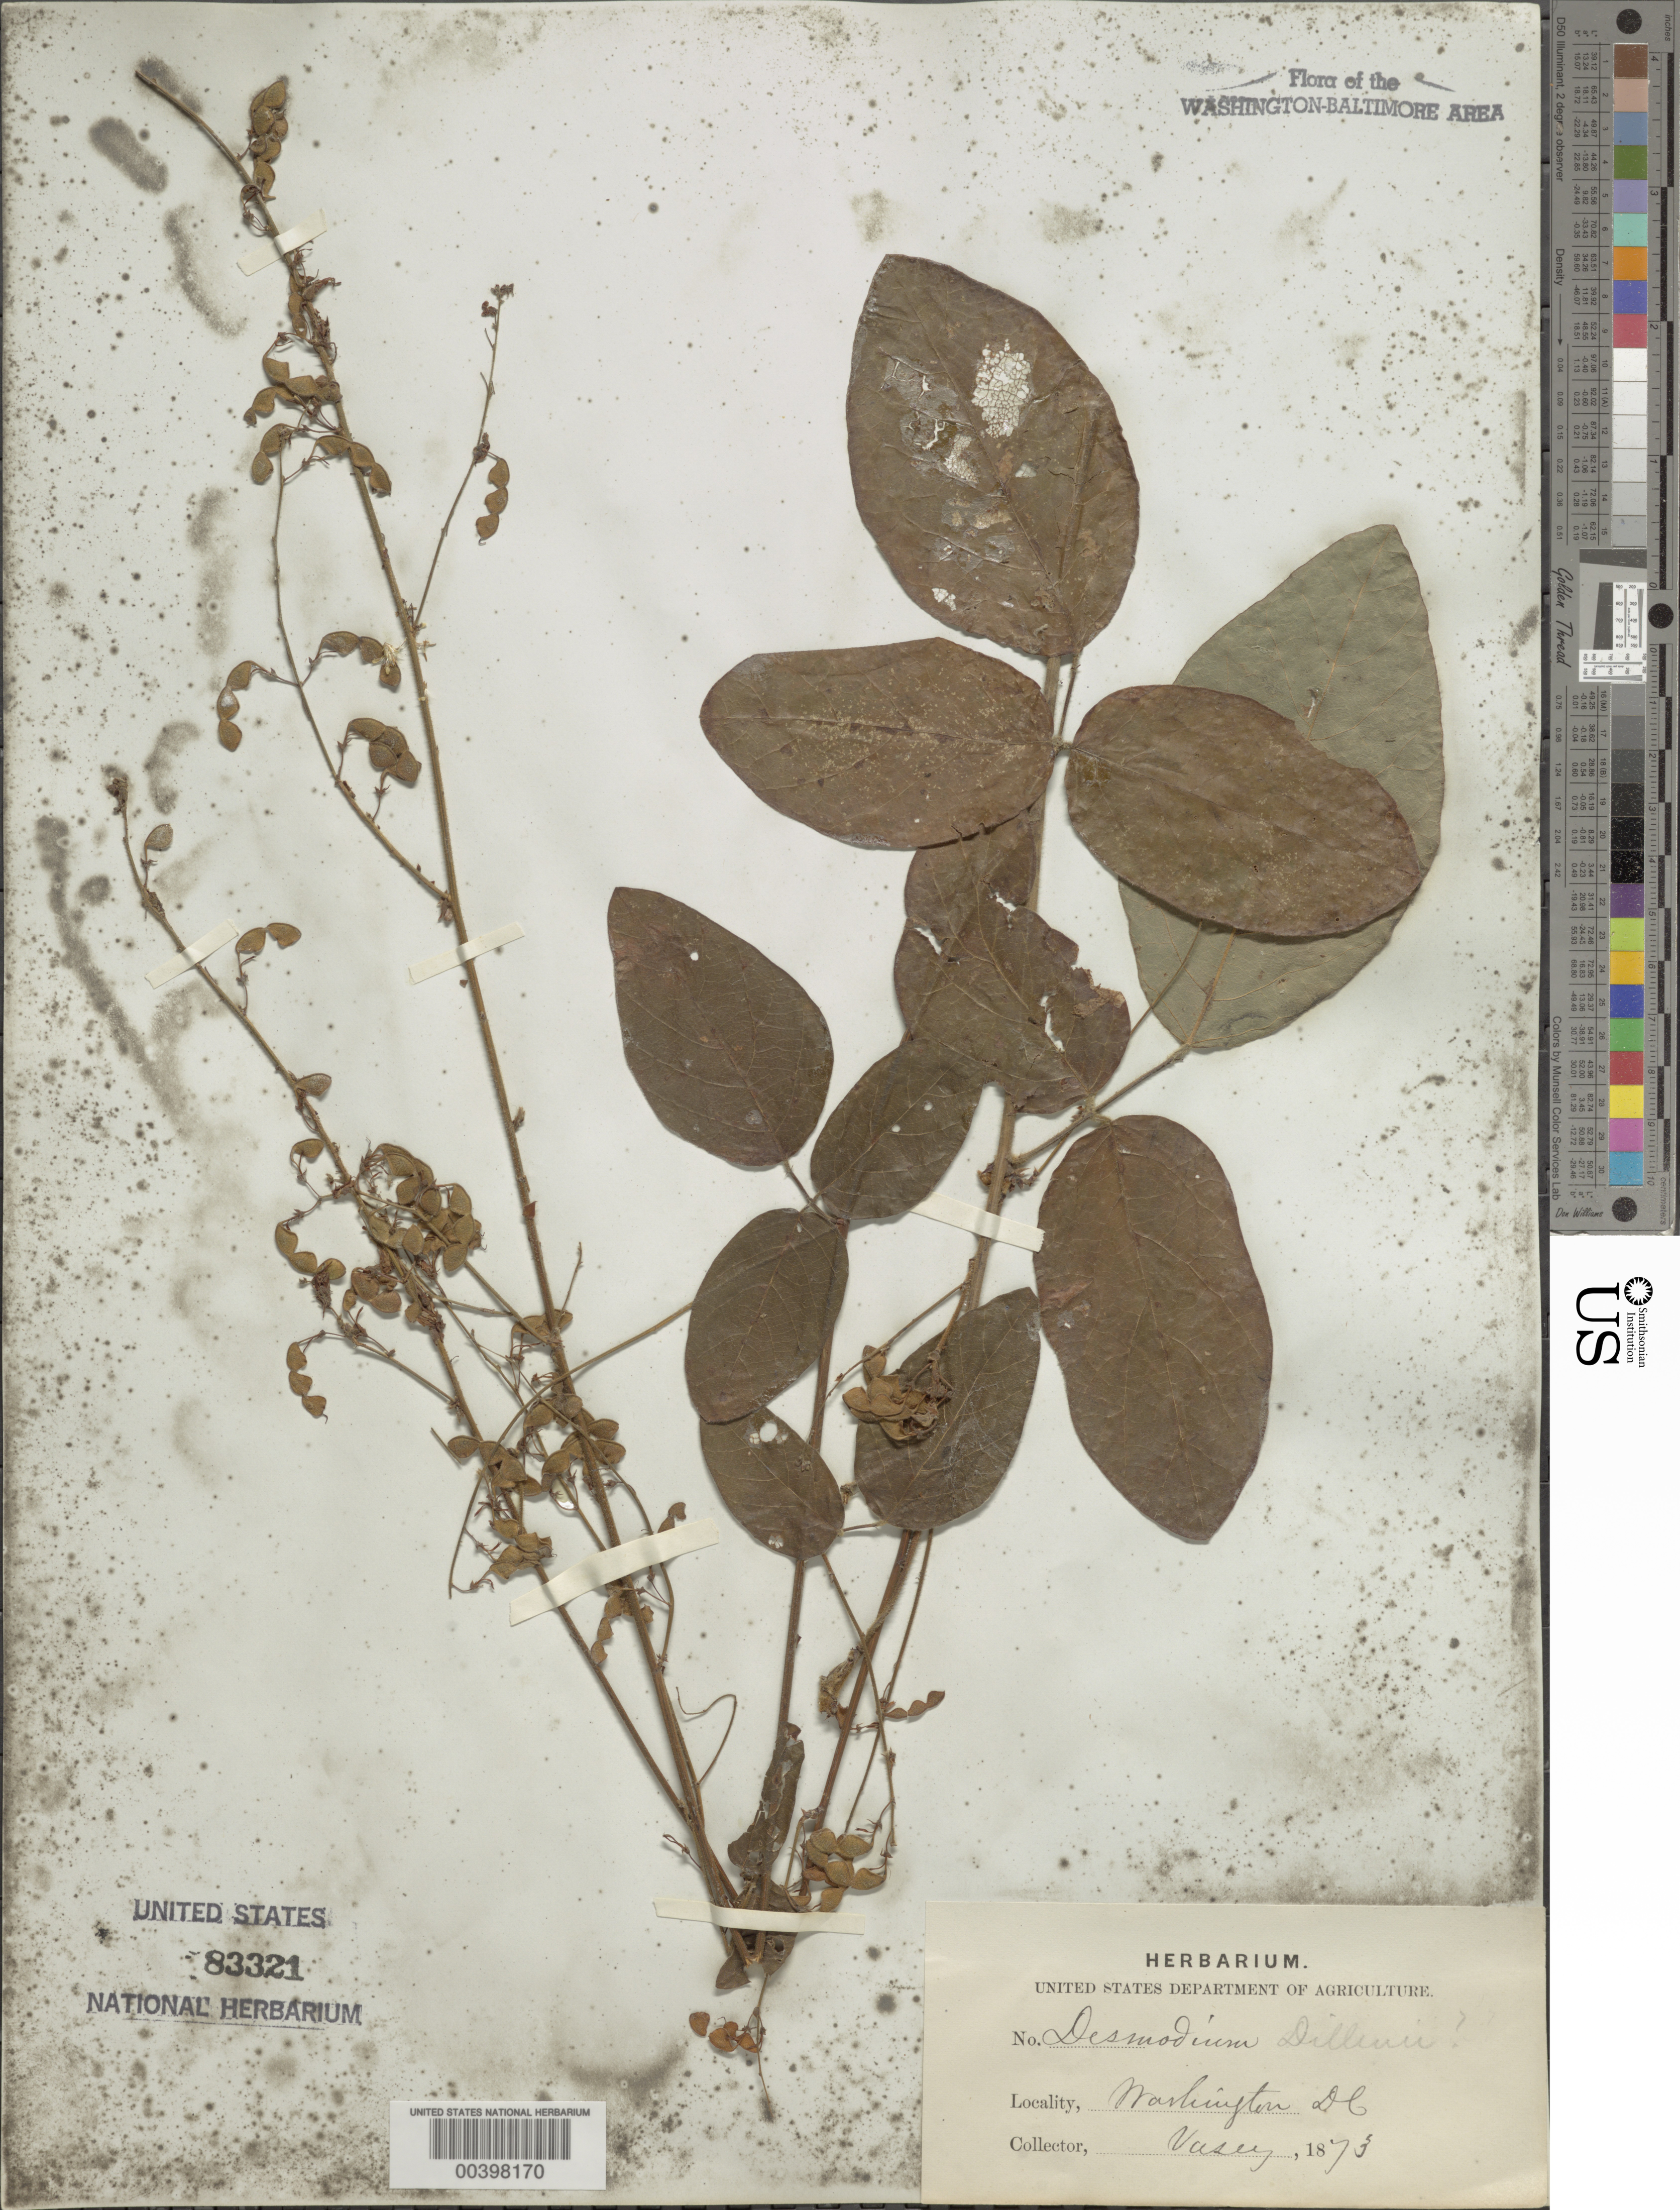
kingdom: Plantae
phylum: Tracheophyta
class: Magnoliopsida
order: Fabales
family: Fabaceae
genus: Desmodium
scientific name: Desmodium glabellum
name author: (Michx.) DC.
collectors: G. Vasey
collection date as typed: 1873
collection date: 1873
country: United States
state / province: District of Columbia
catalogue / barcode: US 83321